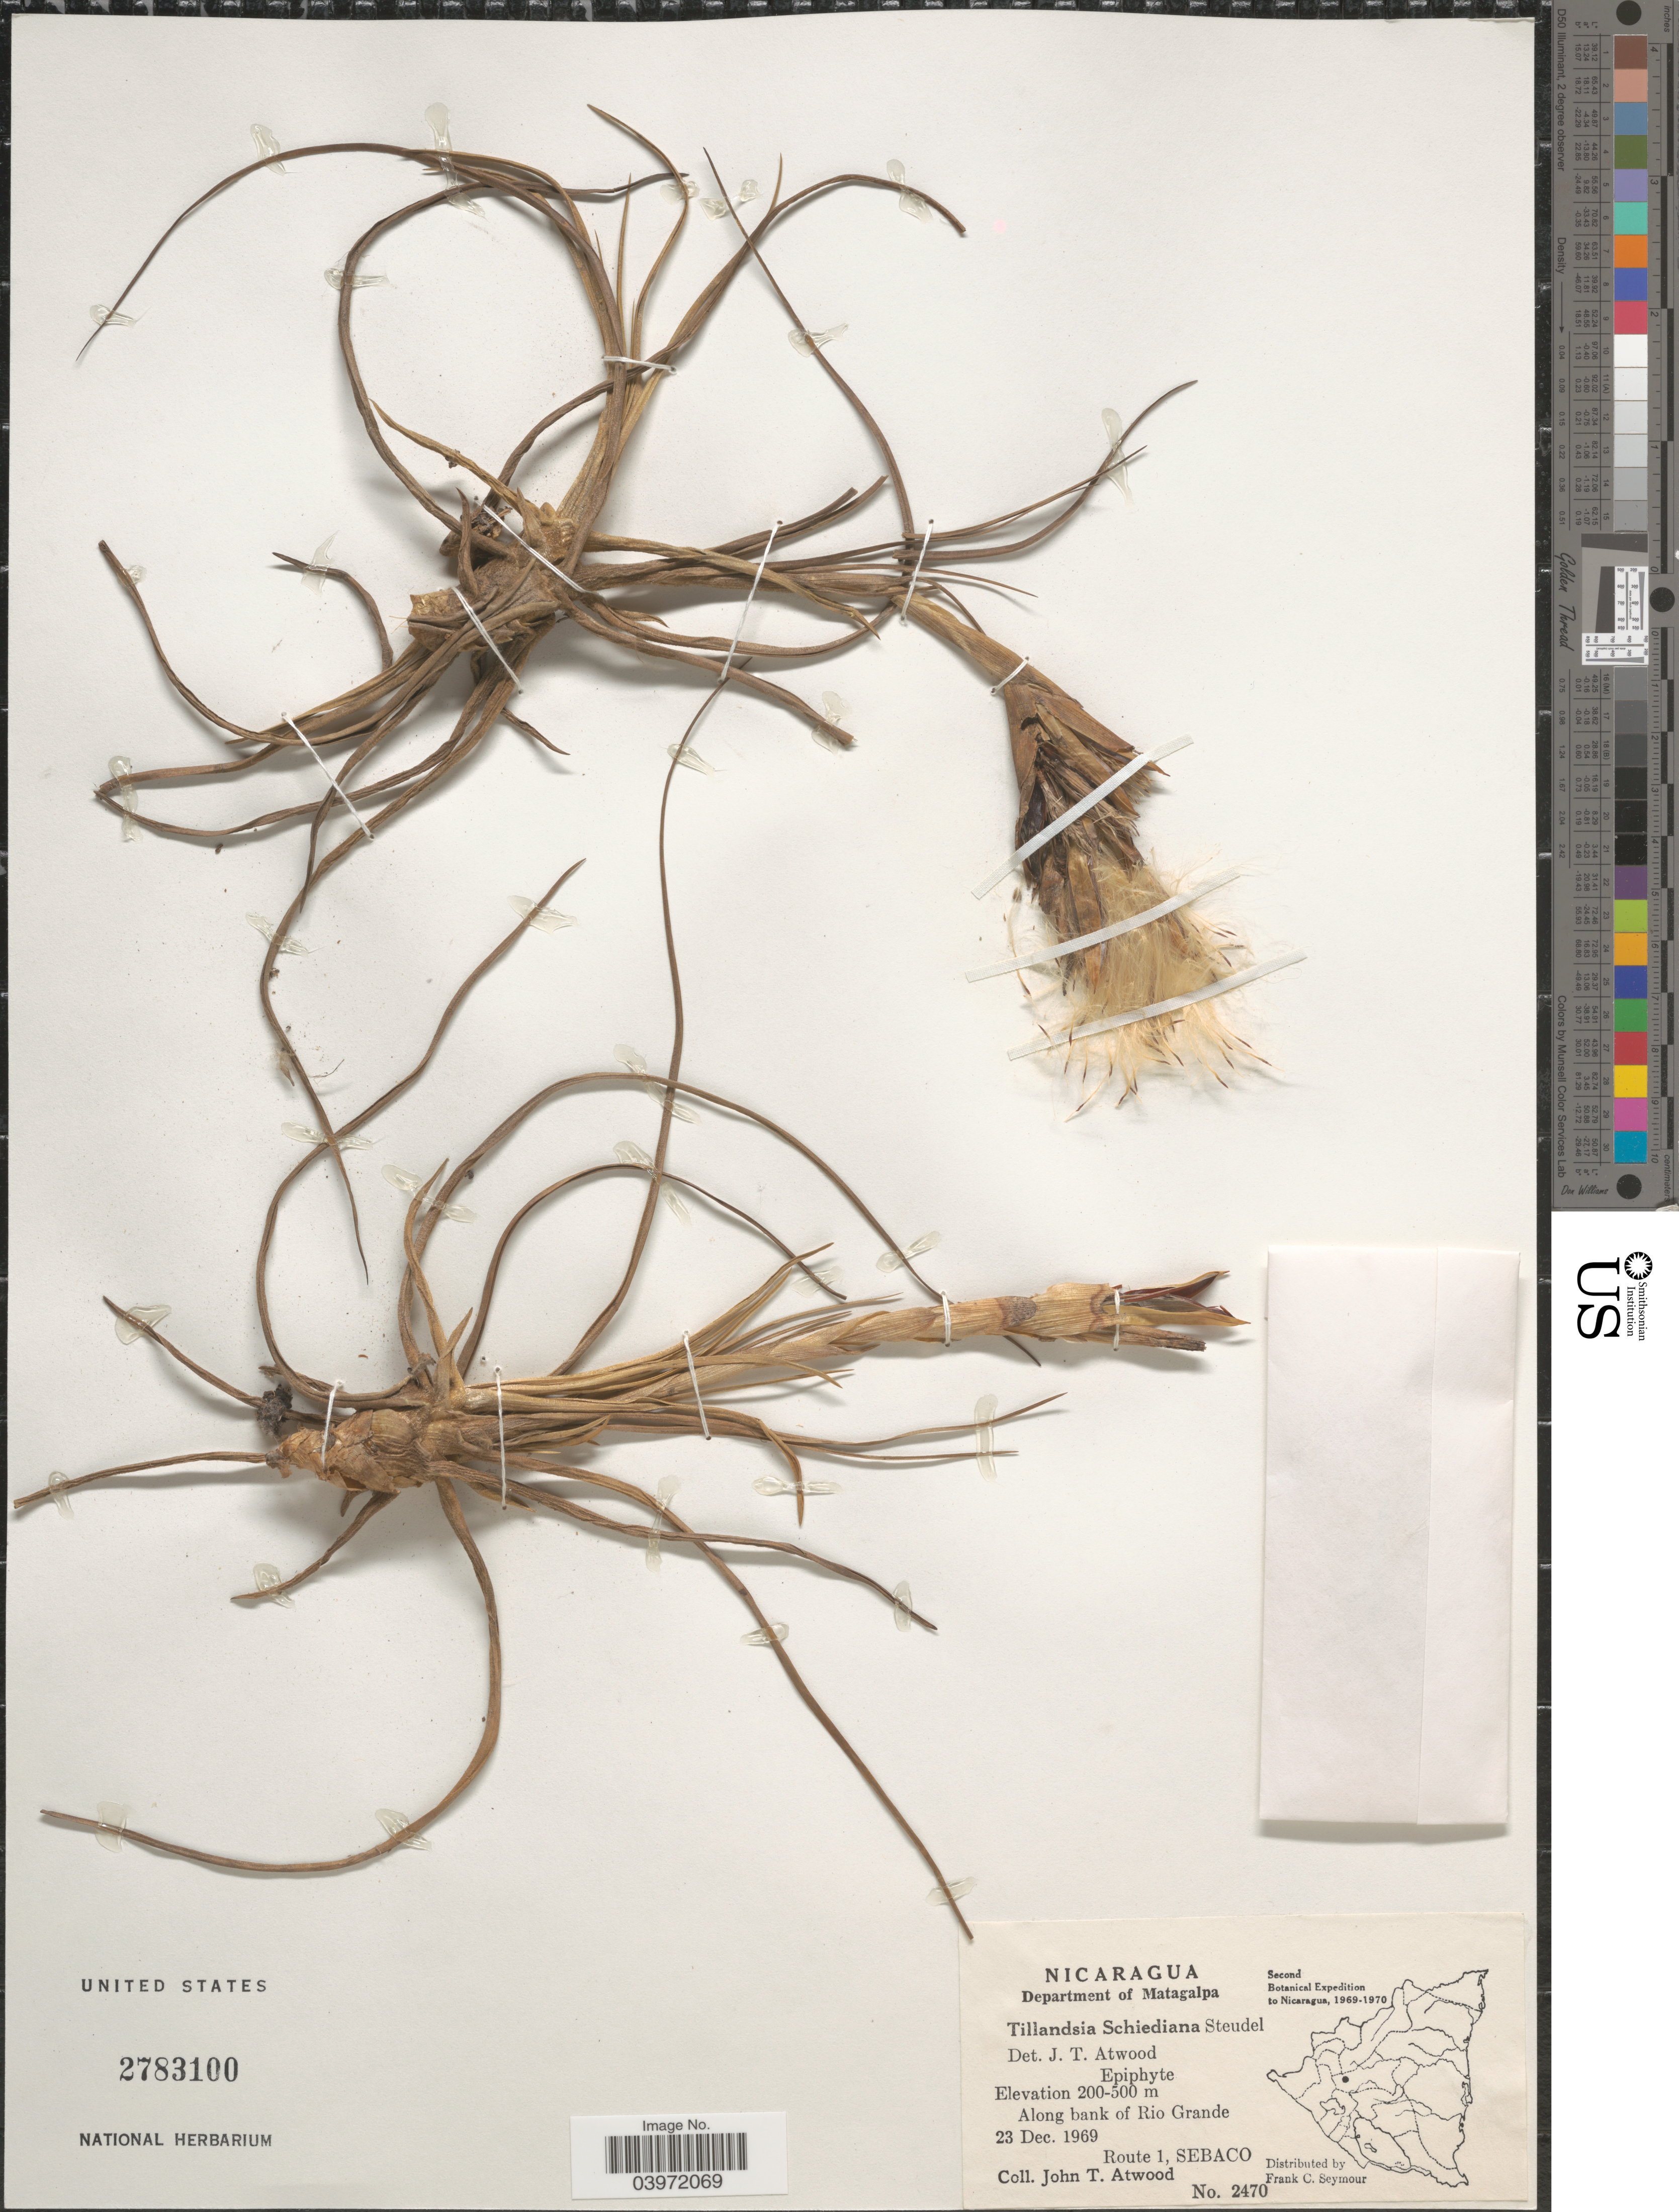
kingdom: Plantae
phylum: Tracheophyta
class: Liliopsida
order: Poales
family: Bromeliaceae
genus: Tillandsia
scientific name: Tillandsia schiedeana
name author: Steud.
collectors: J. T. Atwood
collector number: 2470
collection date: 1969-12-23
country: Nicaragua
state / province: Matagalpa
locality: Department of Matagalpa. Along bank of Rio Grande. Route 1, Sebaco.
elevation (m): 200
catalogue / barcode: US 2783100